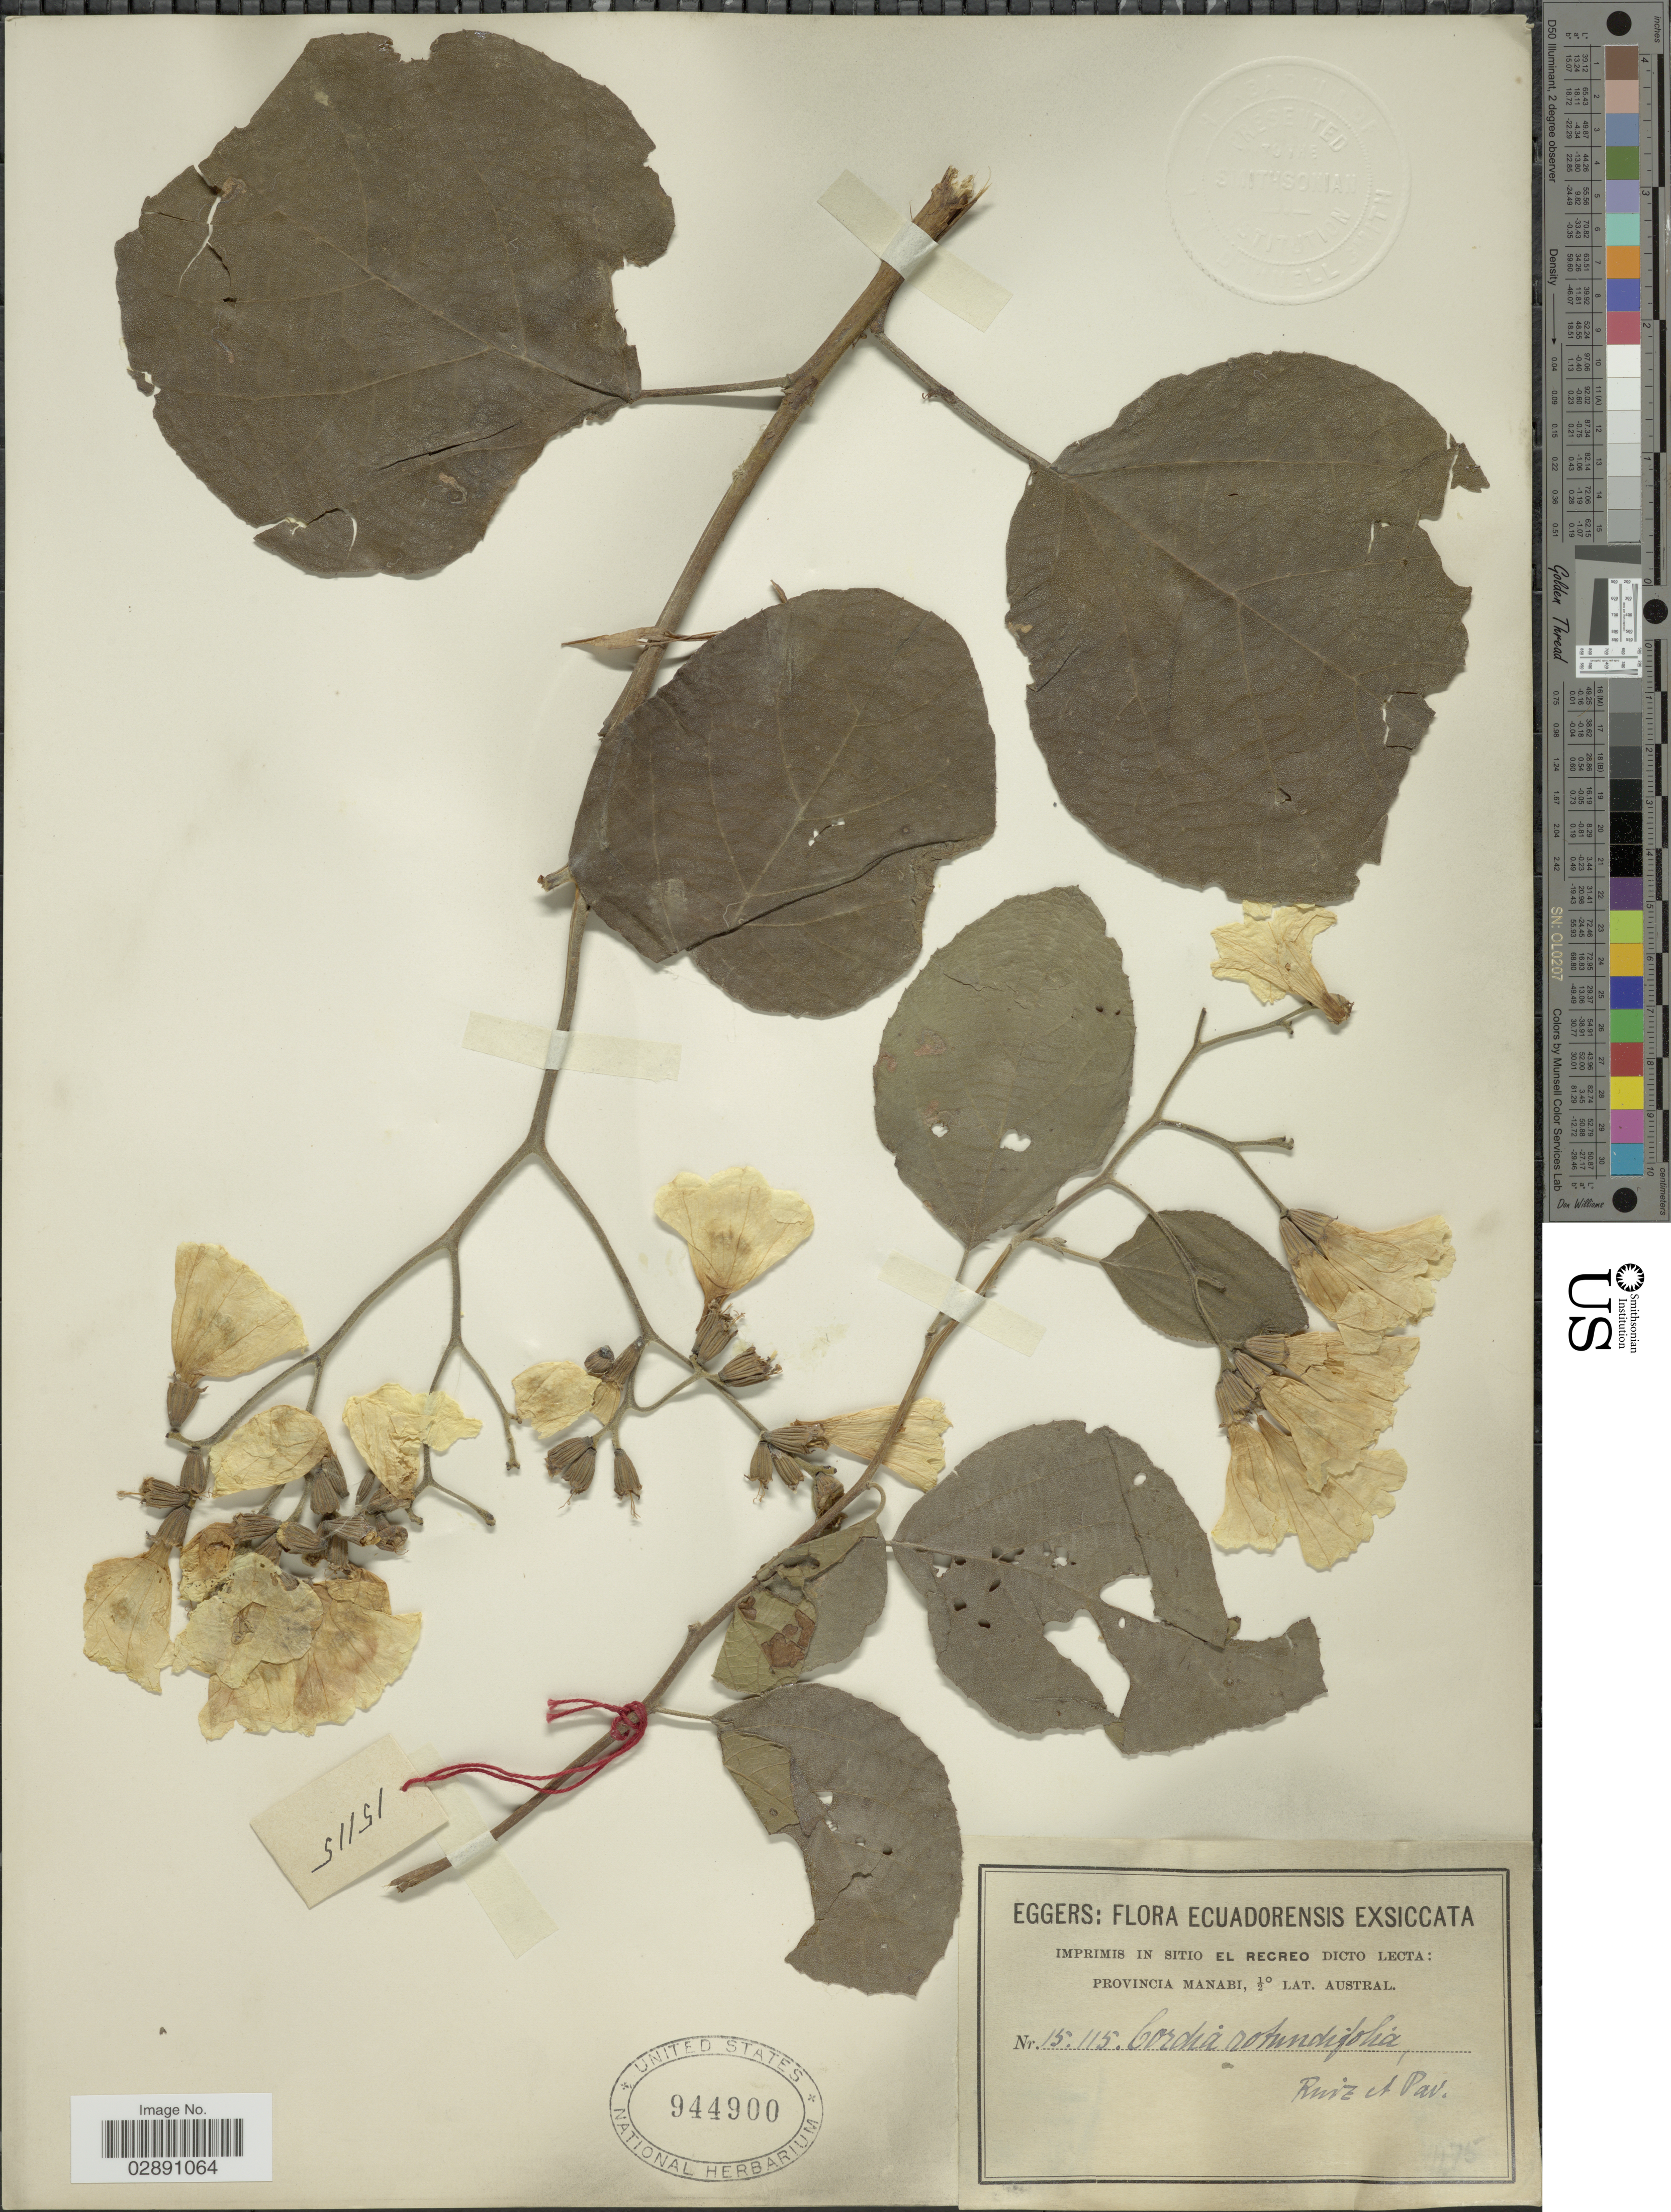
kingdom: Plantae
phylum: Tracheophyta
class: Magnoliopsida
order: Boraginales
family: Cordiaceae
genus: Cordia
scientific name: Cordia lutea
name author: Lam.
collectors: Ruiz, -- & -. Pavon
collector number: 15115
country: Ecuador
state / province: Manabí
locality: Imprimis in sitio El Recreo. ½° lat. Austral.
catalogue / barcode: US 944900